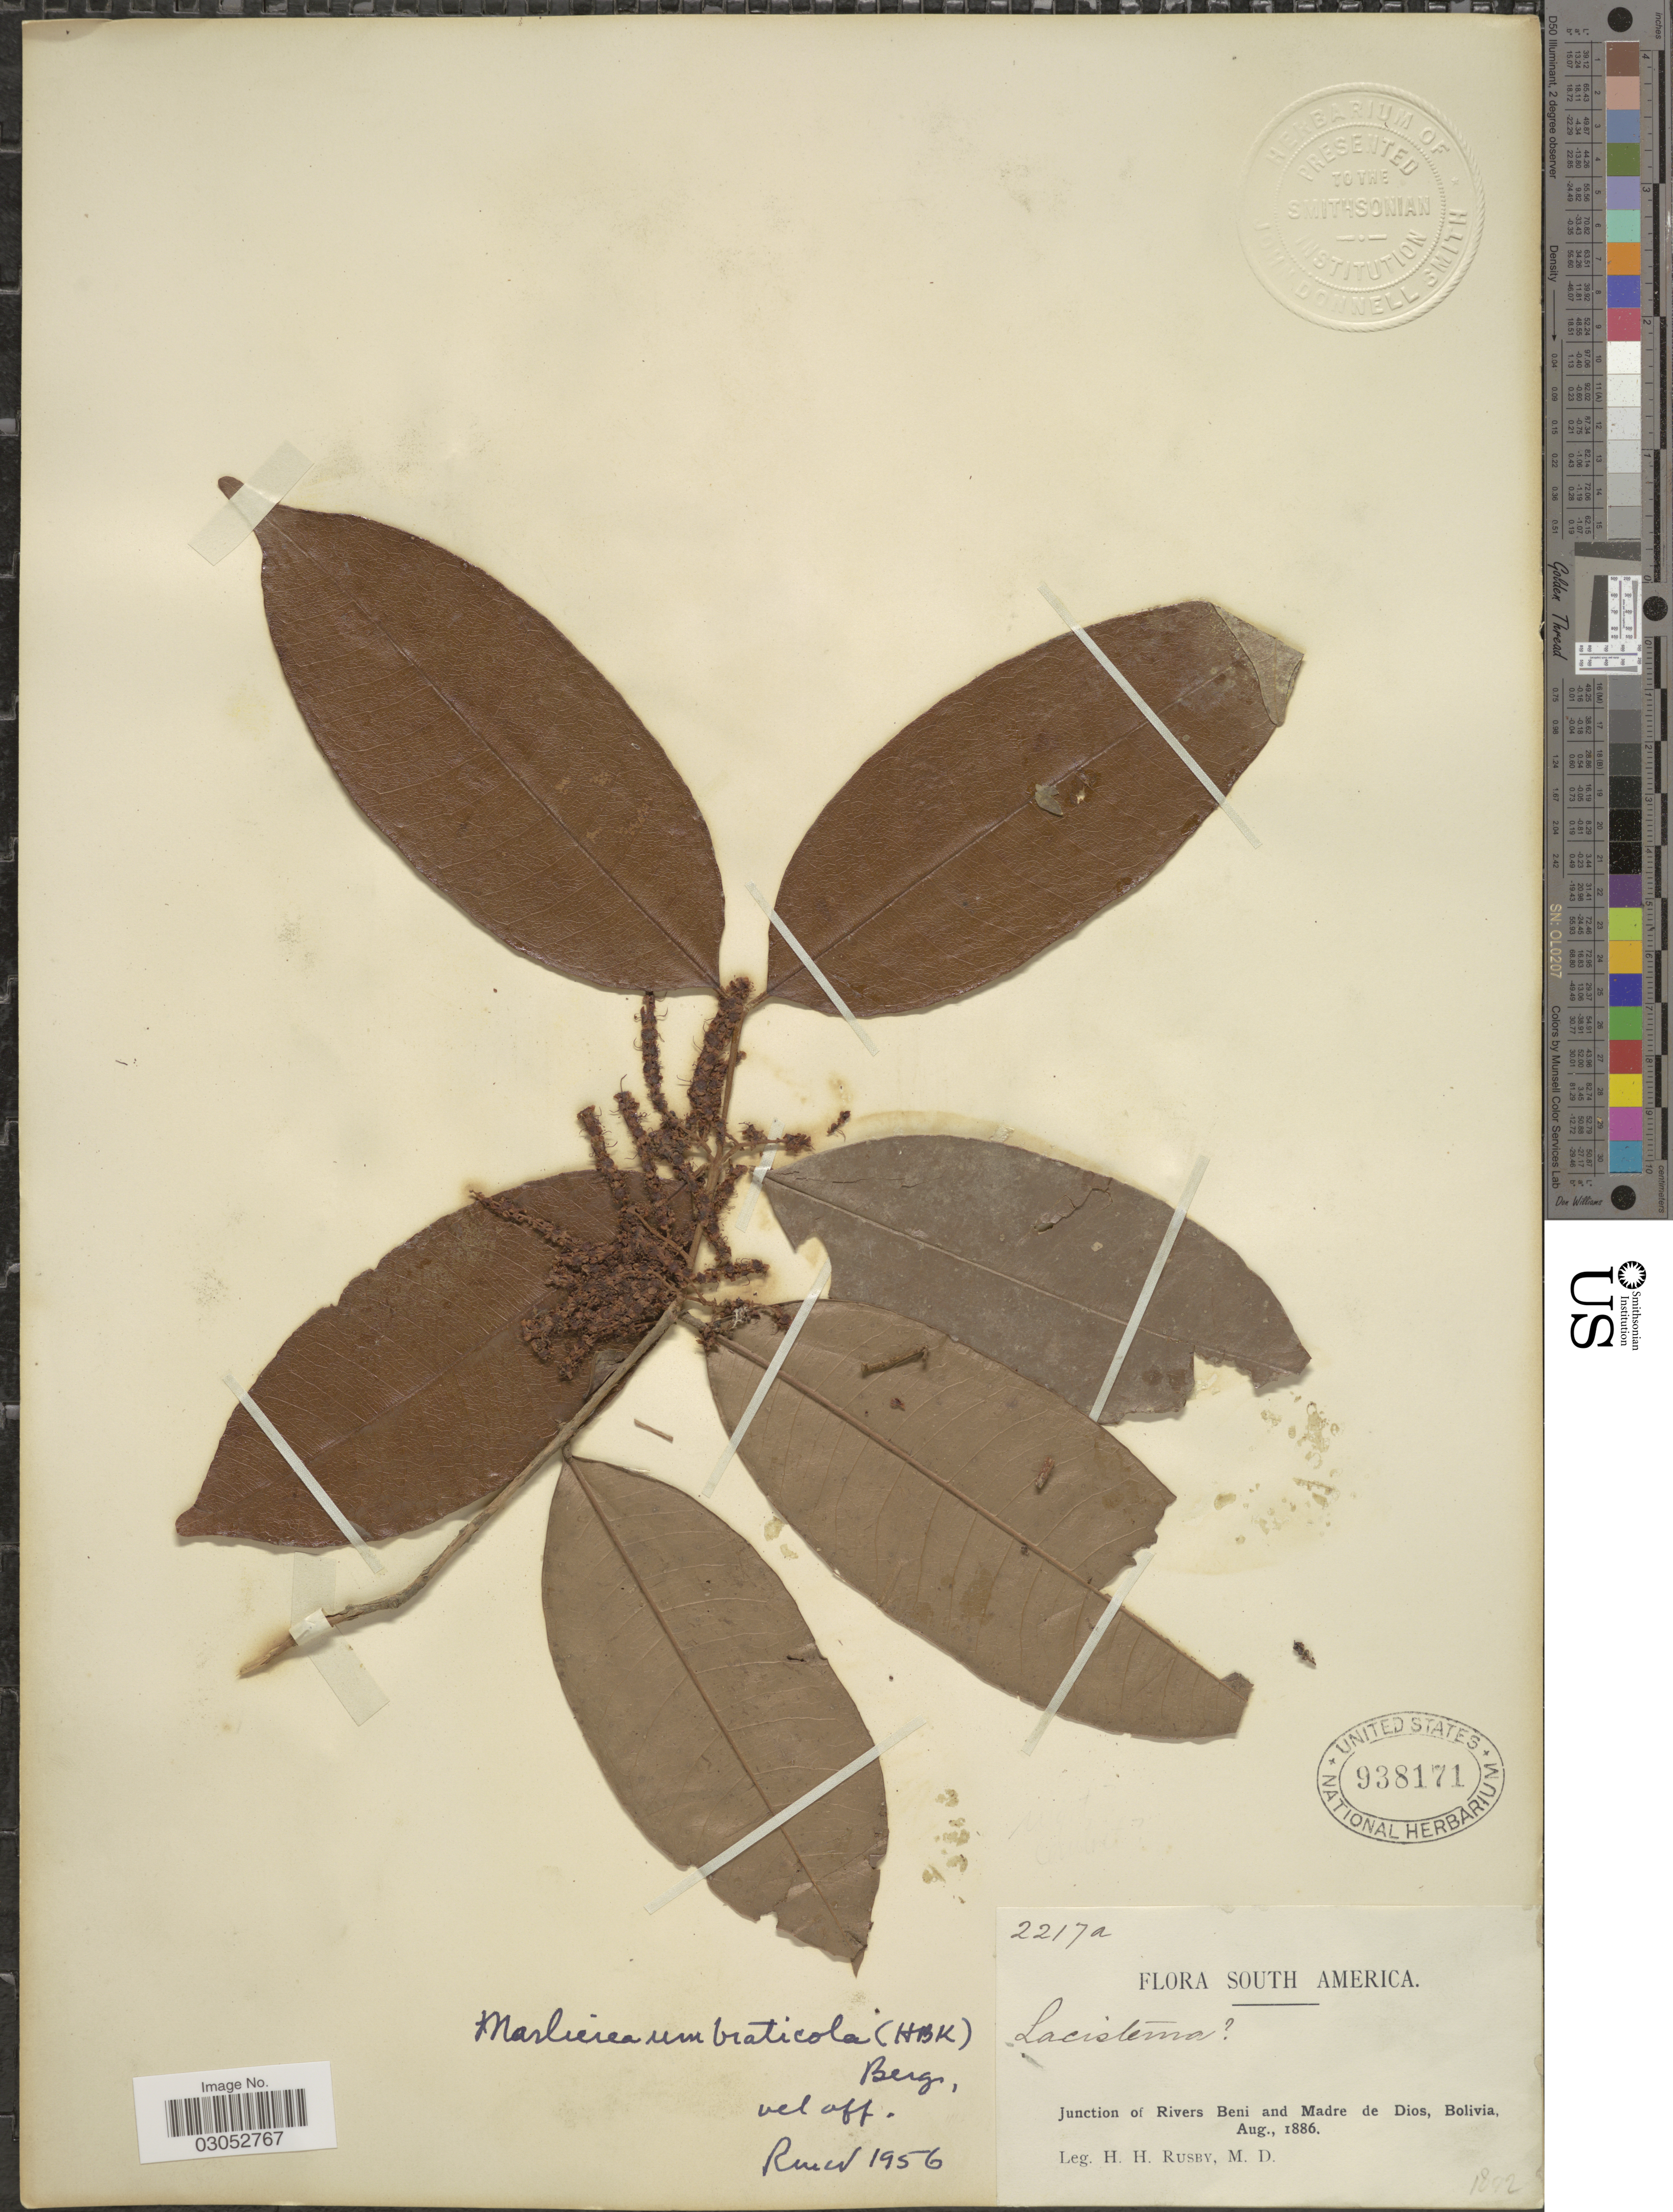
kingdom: Plantae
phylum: Tracheophyta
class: Magnoliopsida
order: Myrtales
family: Myrtaceae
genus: Myrcia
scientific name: Myrcia umbraticola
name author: (Kunth) E. Lucas & C.E. Wilson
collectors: H. H. Rusby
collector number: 2217a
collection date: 1886-08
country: Bolivia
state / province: Beni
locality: Junction of Rivers Beni and Madre de Dios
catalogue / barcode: US 938171